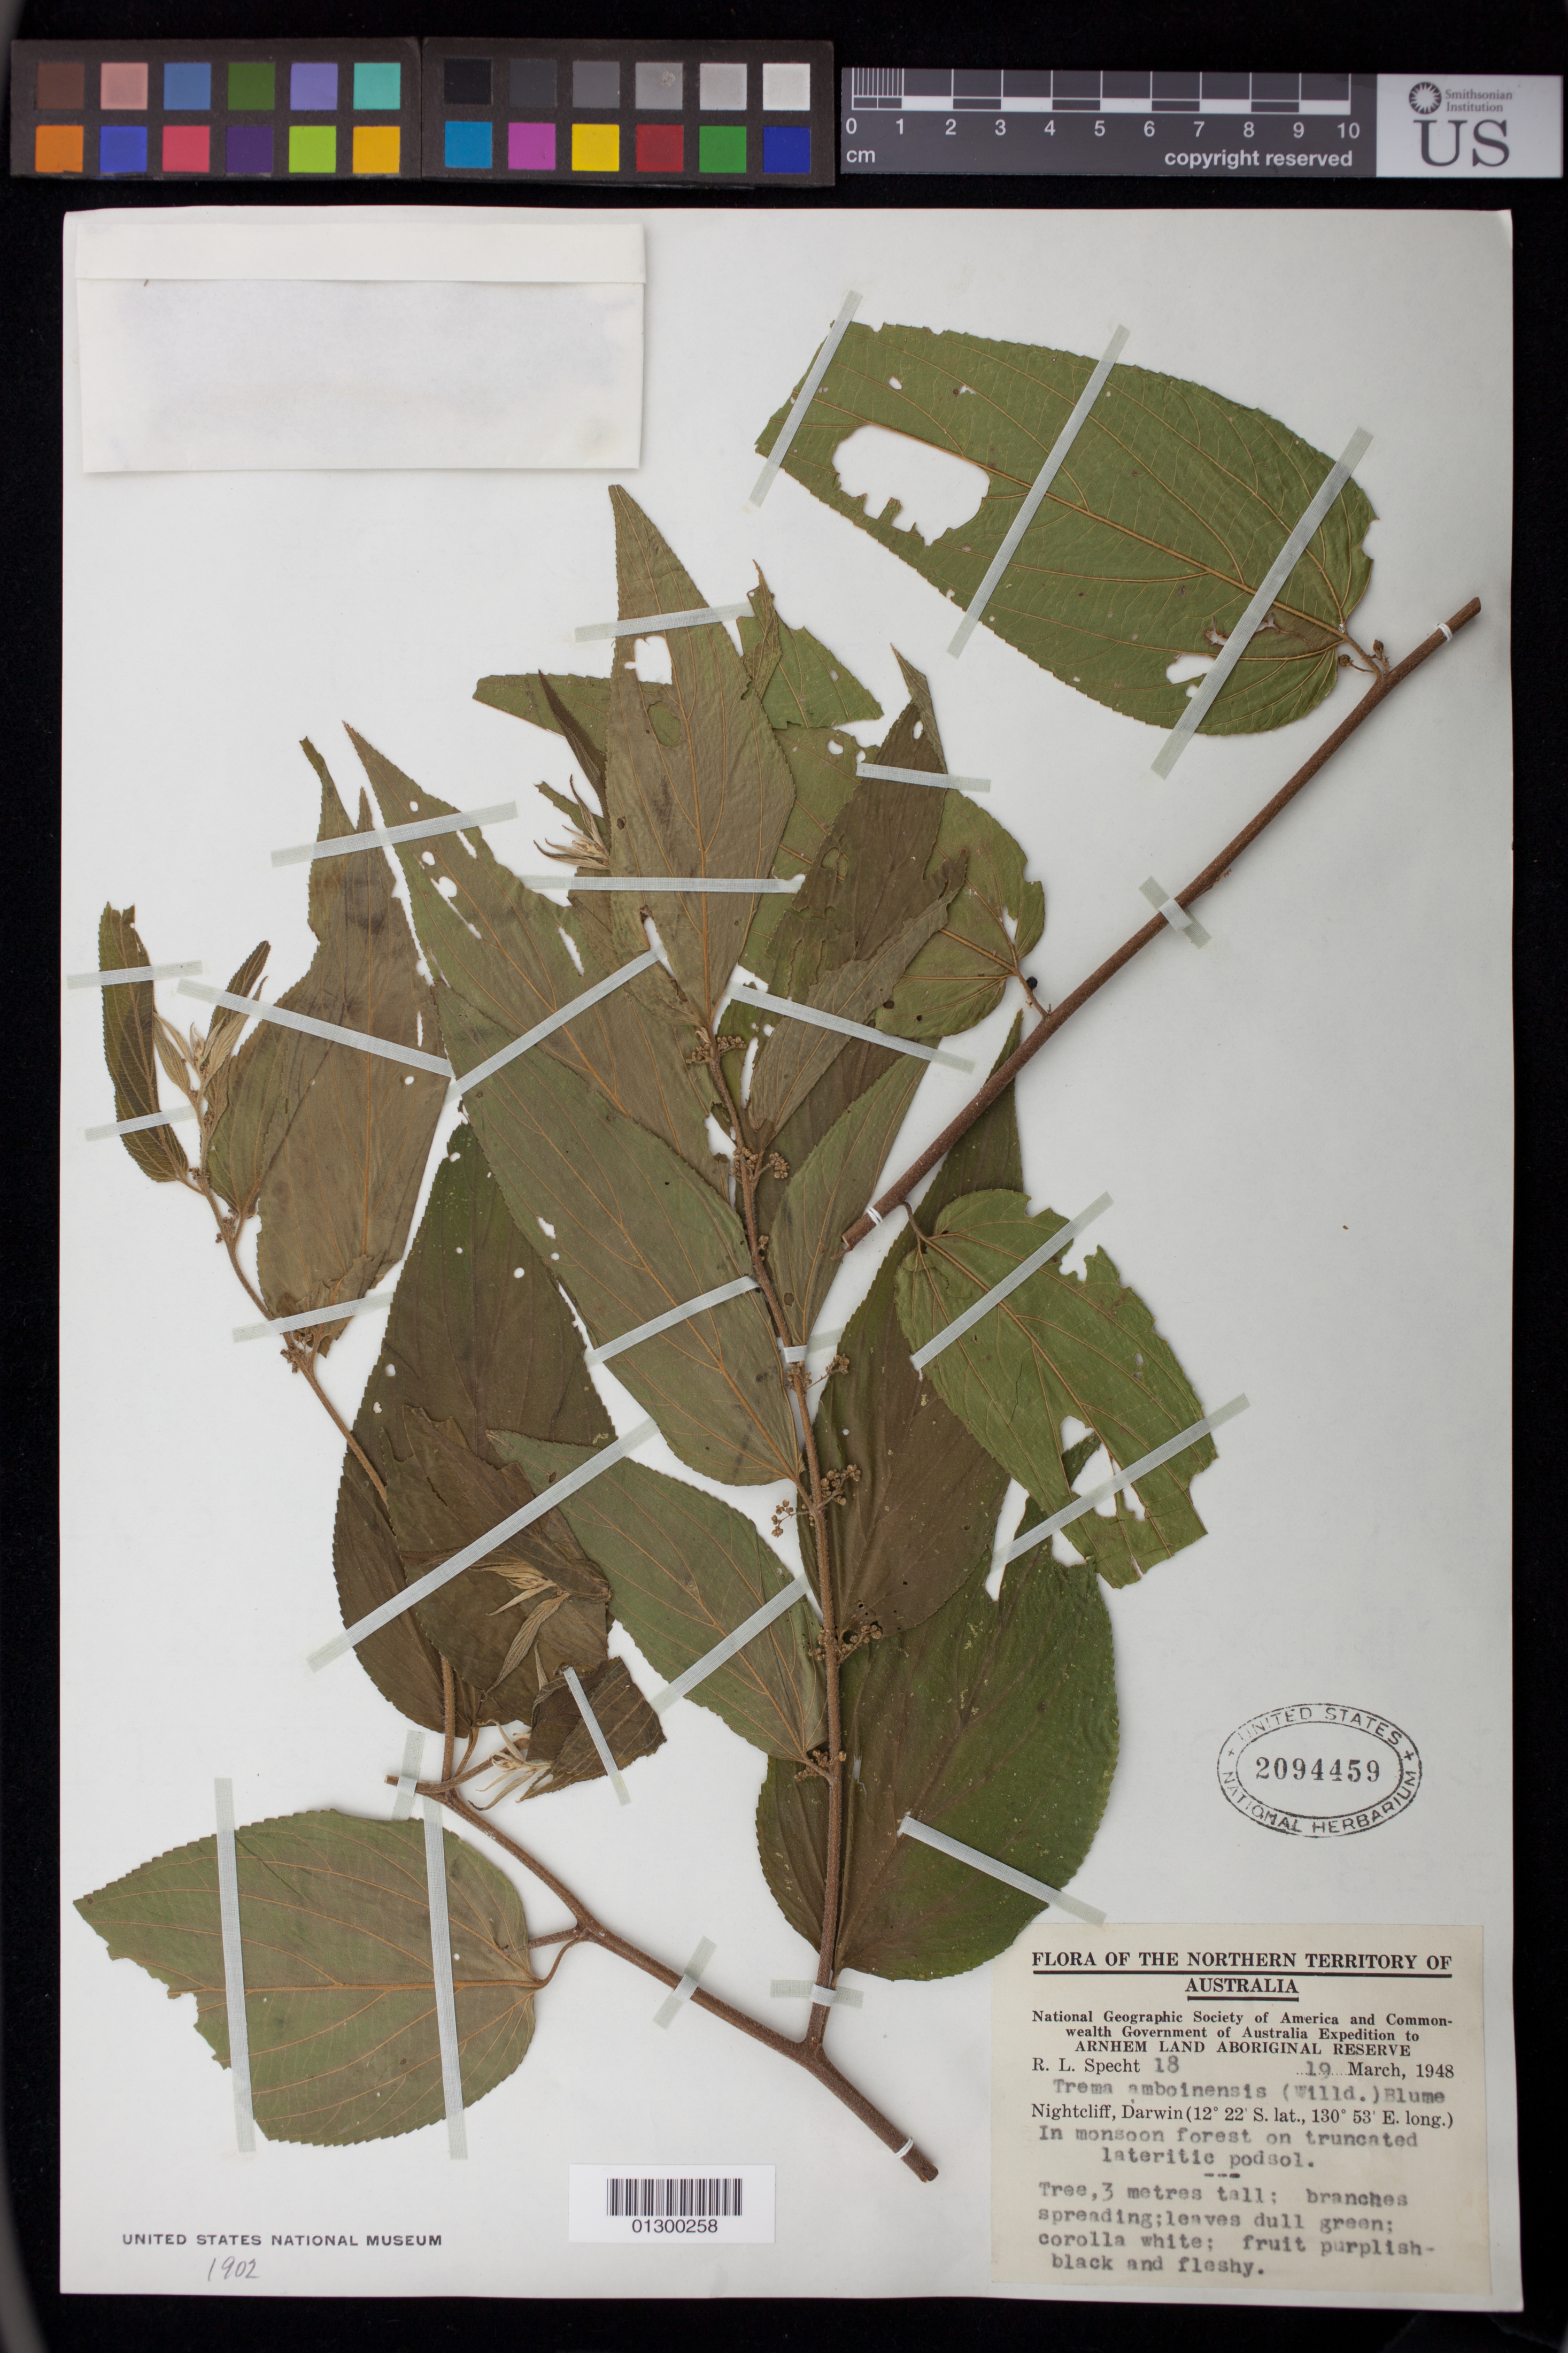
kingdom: Plantae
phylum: Tracheophyta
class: Magnoliopsida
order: Rosales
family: Cannabaceae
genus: Trema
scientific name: Trema amboinense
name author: (Willd.) Blume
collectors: R. L. Specht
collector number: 18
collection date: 1948-03-19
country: Australia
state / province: Northern Territory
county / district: Darwin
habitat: In monsoon forest on truncated lateritic podsol.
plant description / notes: Tree, 3 metres tall; braches spreading; leaves dull green; corolla white; fruit purplish-black and fleshy.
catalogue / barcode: US 2094459